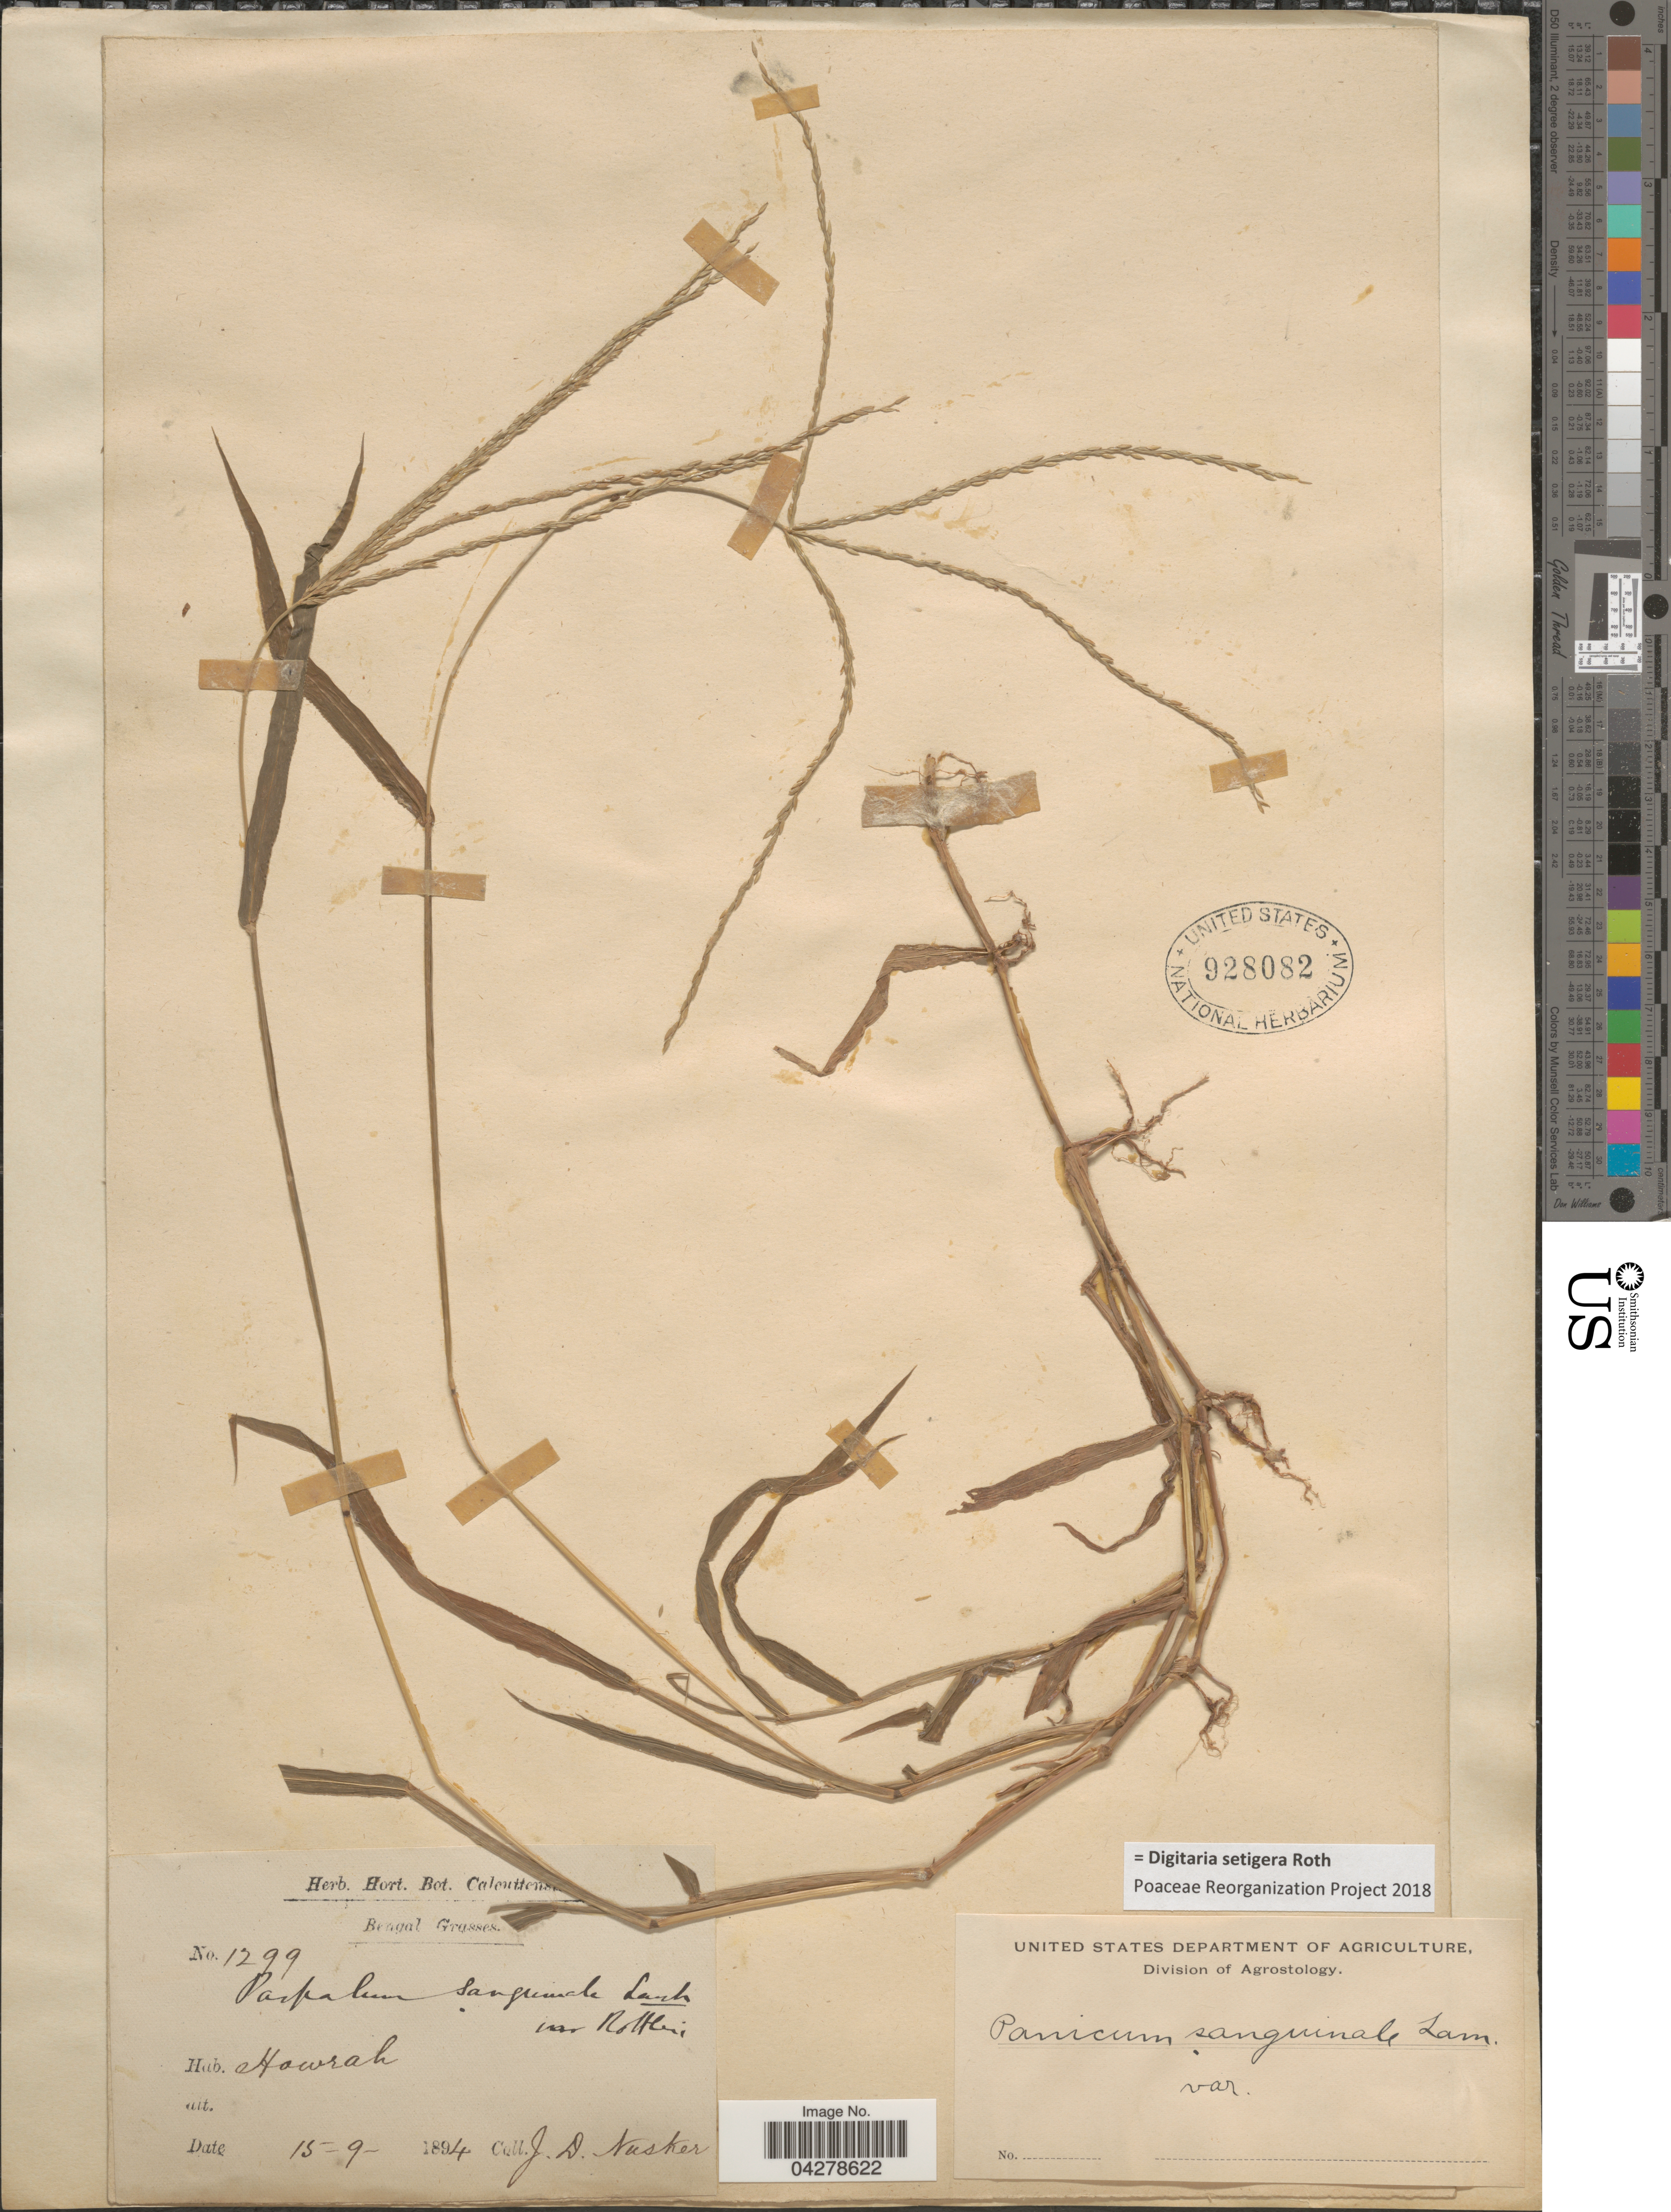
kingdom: Plantae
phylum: Tracheophyta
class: Liliopsida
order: Poales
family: Poaceae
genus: Digitaria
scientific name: Digitaria setigera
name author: Roth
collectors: J. D. Nusker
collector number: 1299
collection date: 1894-09-15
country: India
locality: Bengal. Howrah.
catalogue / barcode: US 928082